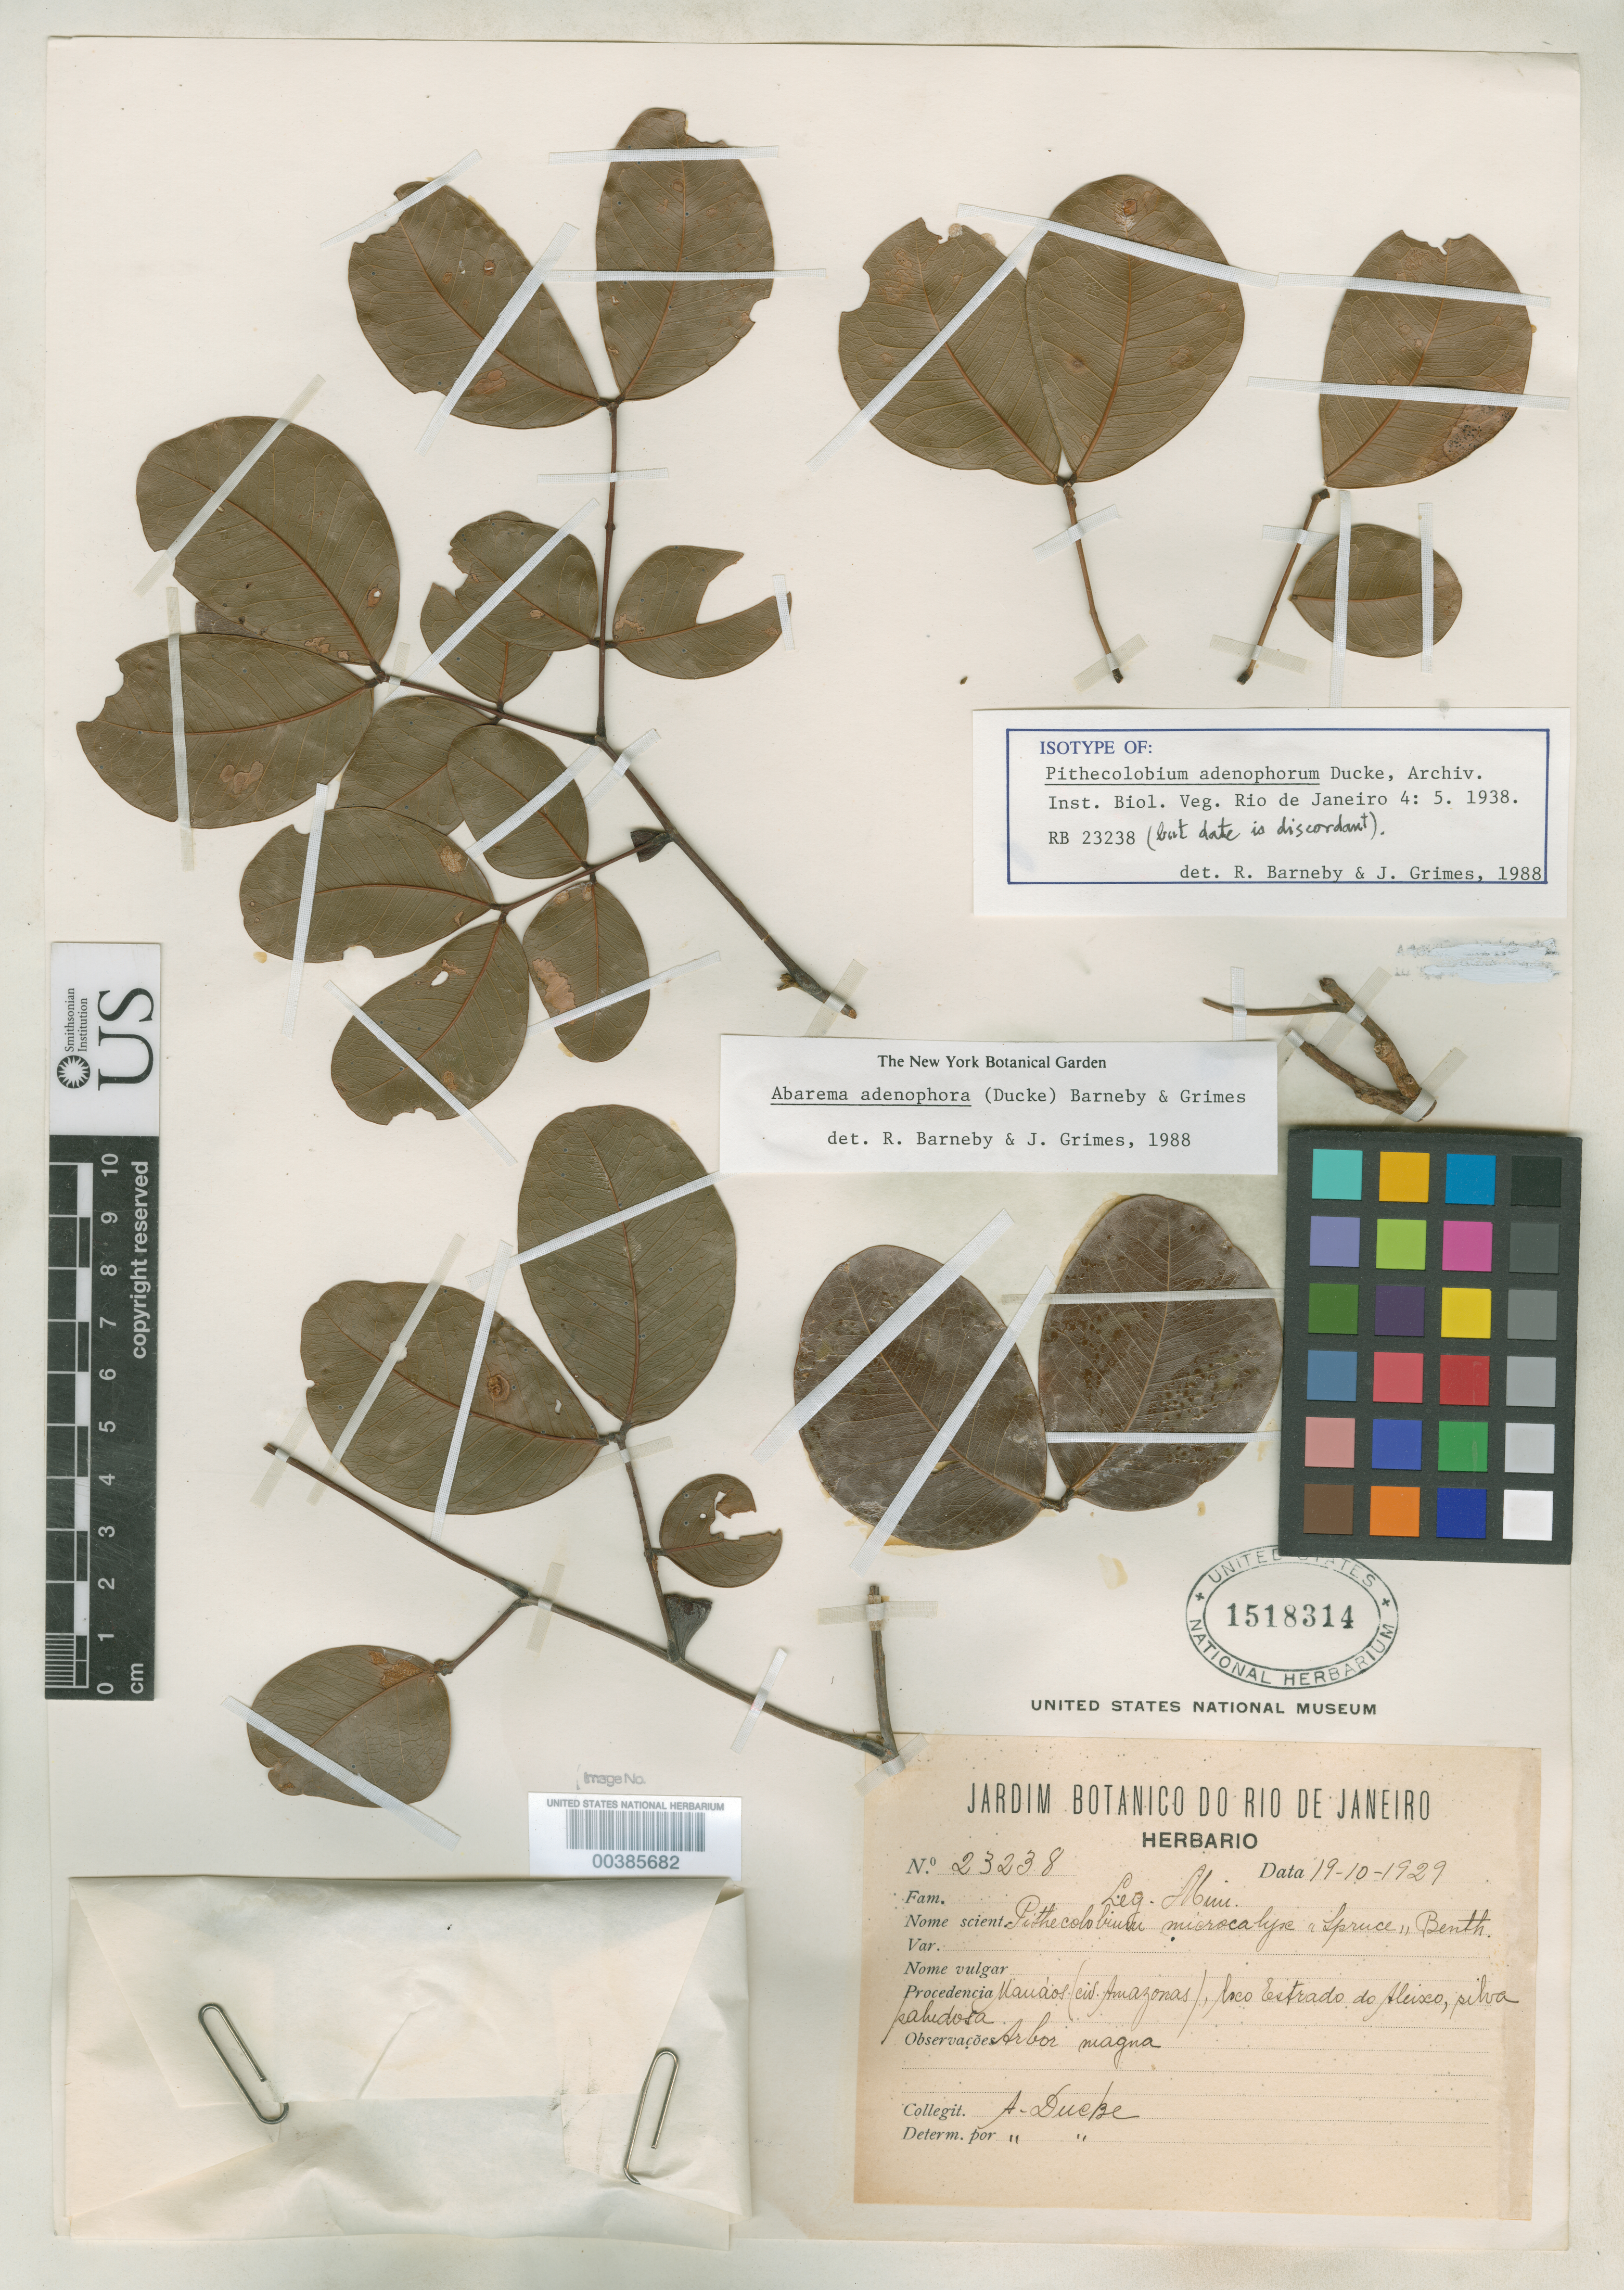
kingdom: Plantae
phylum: Tracheophyta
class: Magnoliopsida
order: Fabales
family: Fabaceae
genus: Pithecellobium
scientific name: Pithecellobium adenophorum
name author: Ducke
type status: Isotype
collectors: A. Ducke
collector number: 23228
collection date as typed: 19 Oct 1929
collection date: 1929-10-19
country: Brazil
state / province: Amazonas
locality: Manaus.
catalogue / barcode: US 1518314